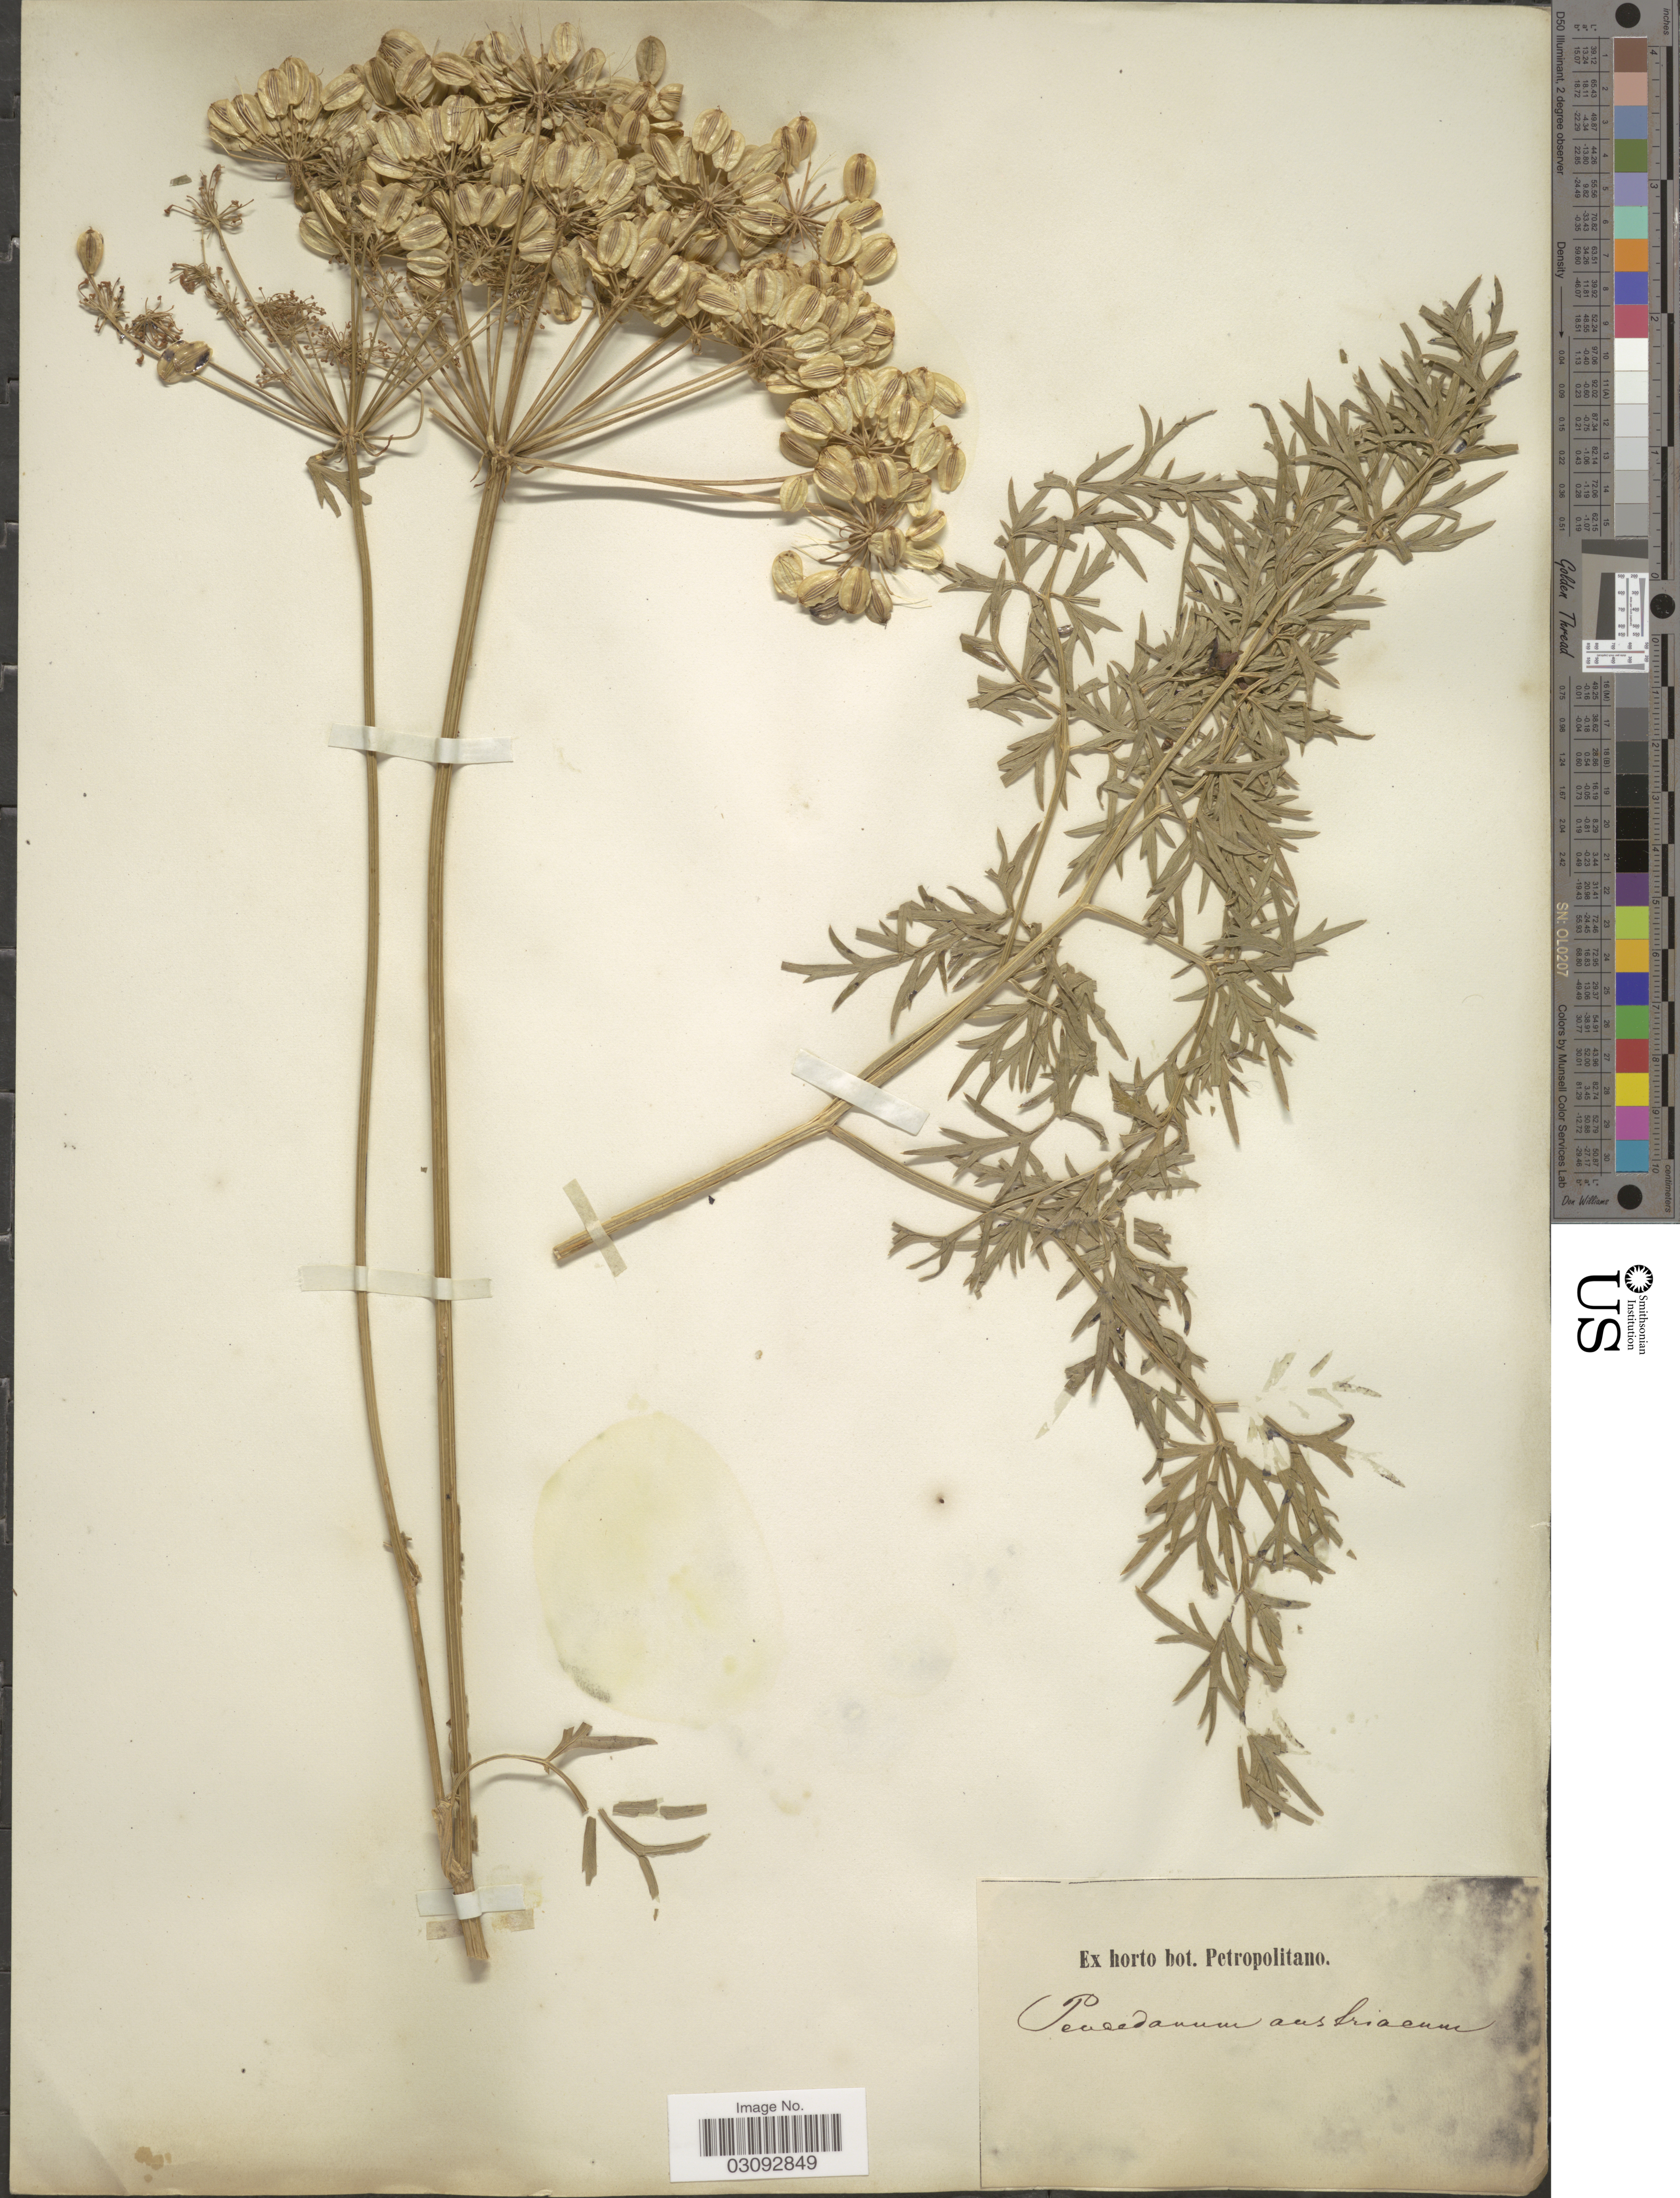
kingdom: Plantae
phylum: Tracheophyta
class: Magnoliopsida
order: Apiales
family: Apiaceae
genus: Peucedanum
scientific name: Peucedanum austriacum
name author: (Jacq.) W.D.J. Koch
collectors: ex Horto Bot. Petropolitano